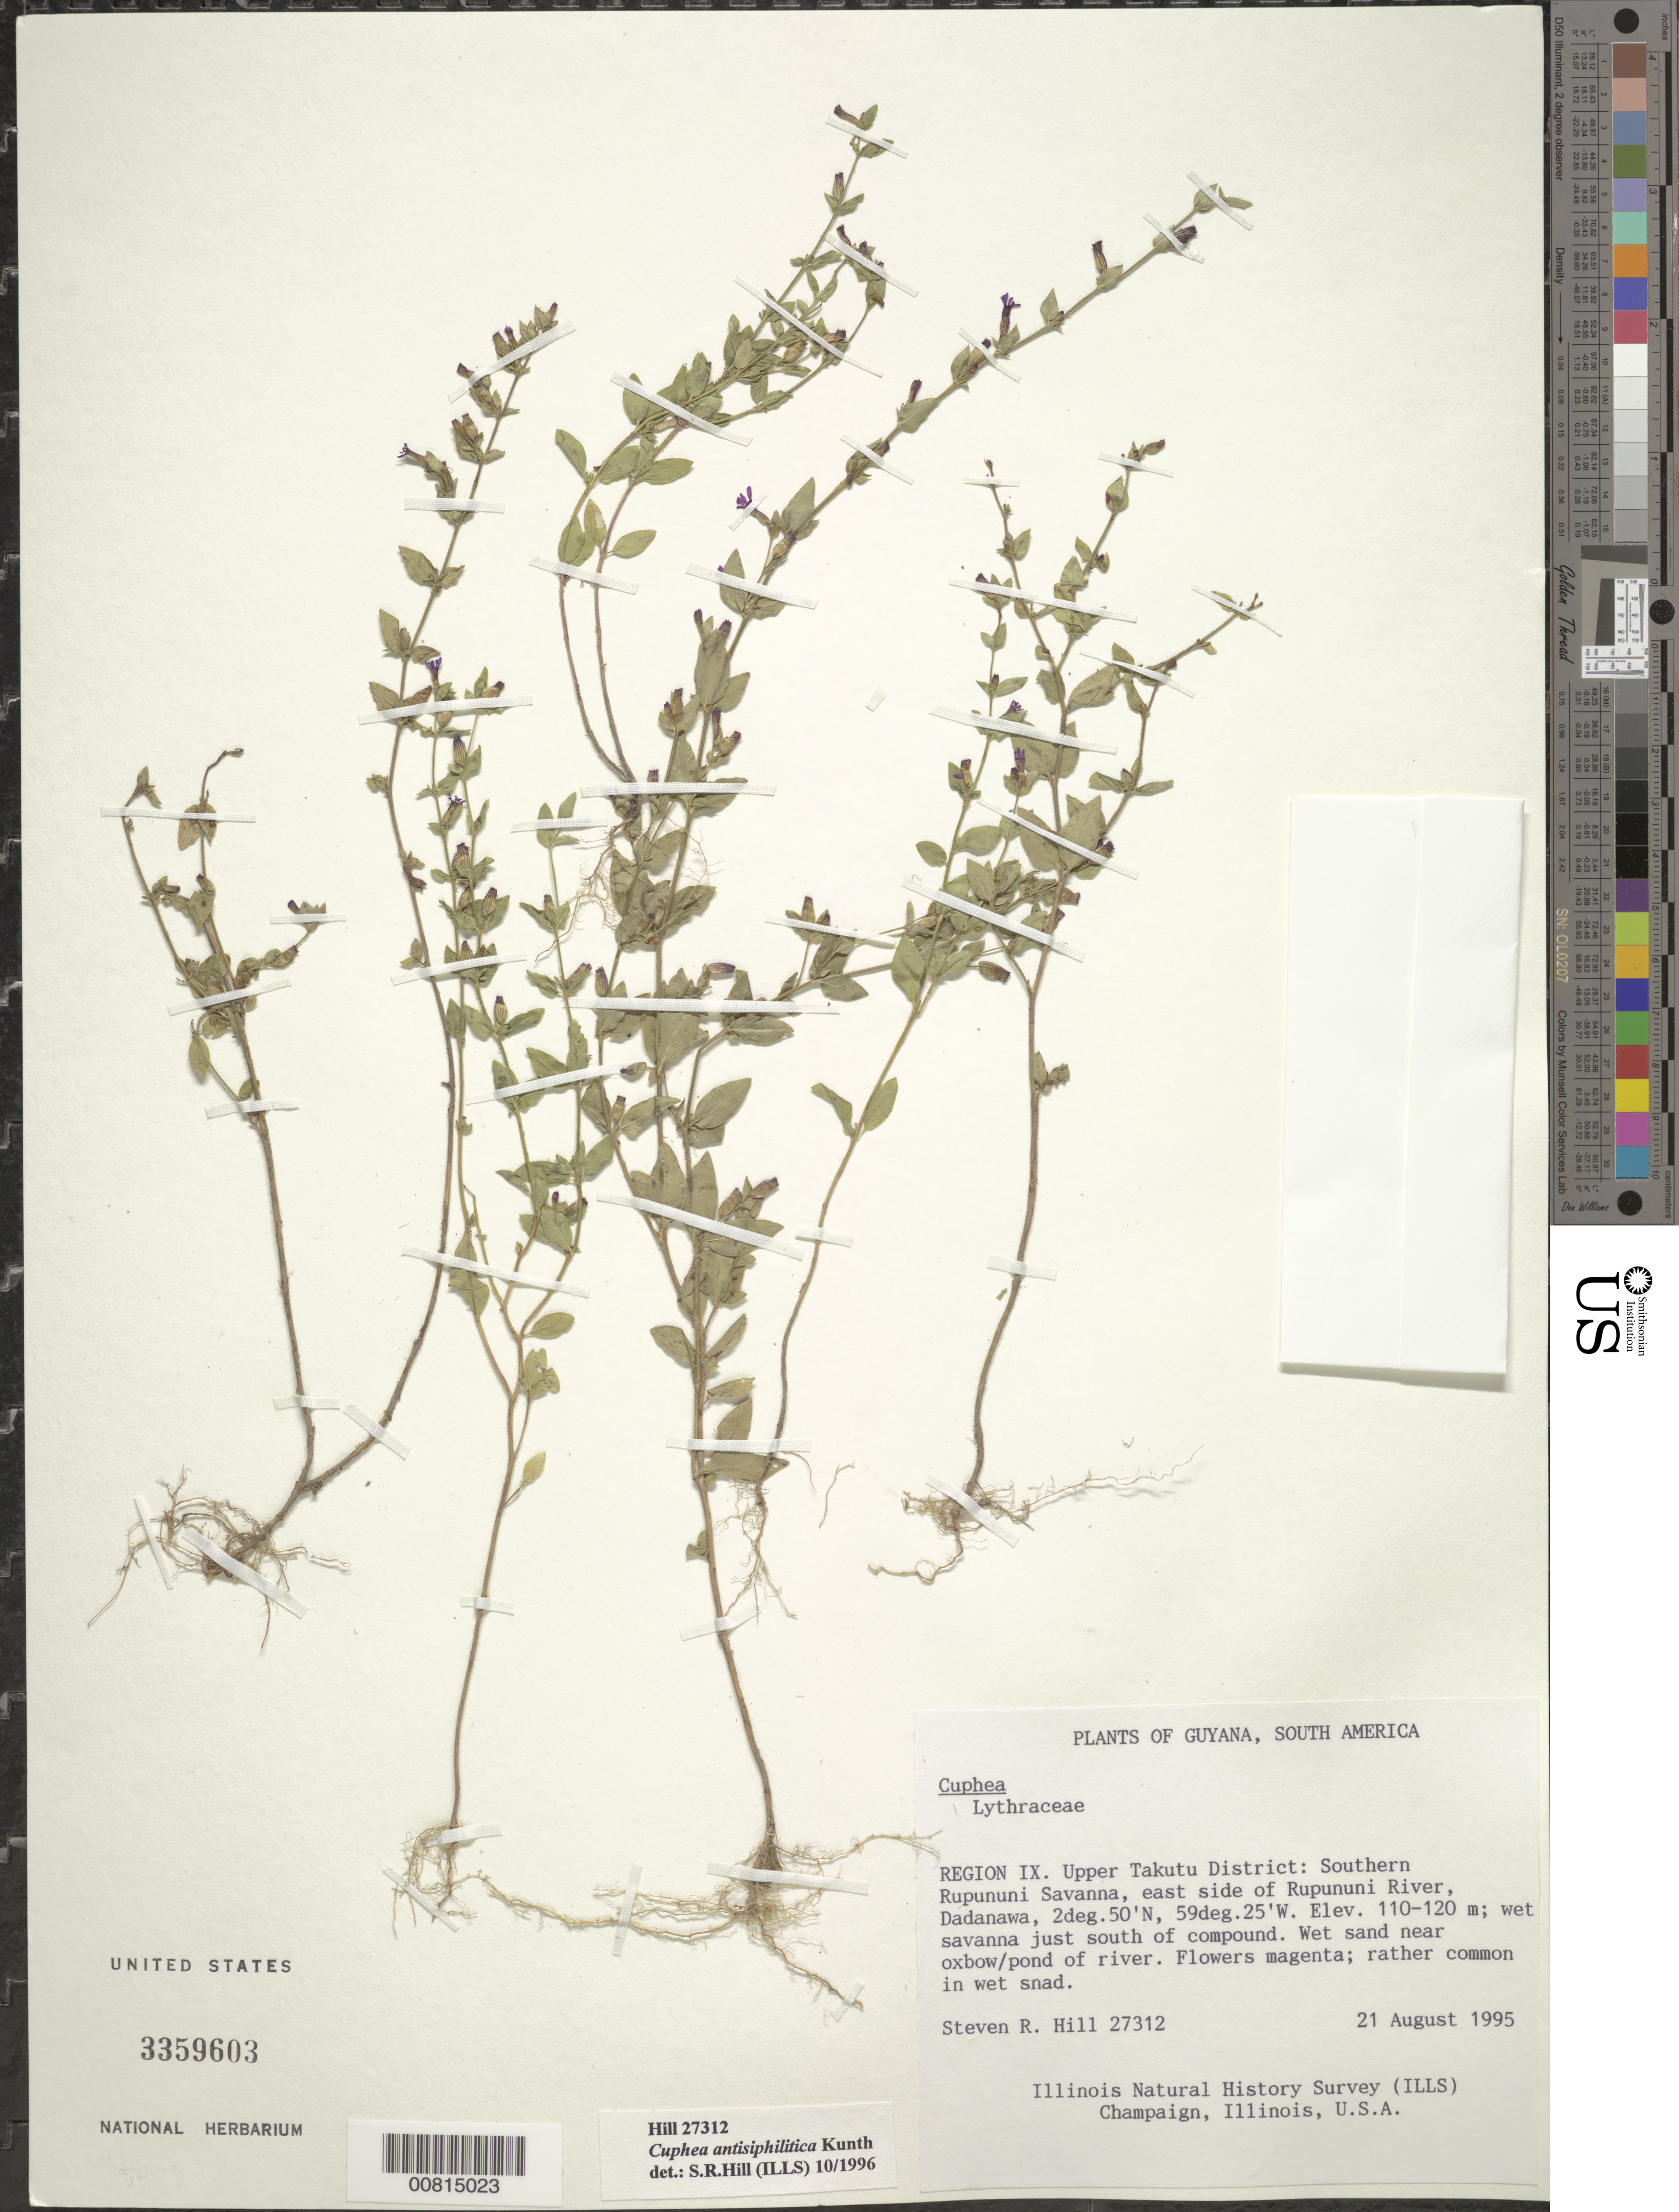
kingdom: Plantae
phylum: Tracheophyta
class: Magnoliopsida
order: Myrtales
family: Lythraceae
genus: Cuphea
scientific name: Cuphea antisyphilitica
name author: Kunth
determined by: Hill, Steven R.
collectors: S. R. Hill, C. N. Horn & J. H. Wiersema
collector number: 27312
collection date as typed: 21-Aug-95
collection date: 1995-08-21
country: Guyana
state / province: U. Takutu-U. Essequibo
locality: Dadanawa, southern Rupununi Savanna, E side of Rupununi R.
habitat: Wet savanna ,wet sand near ox/bow pon of river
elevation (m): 110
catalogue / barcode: US 3359603